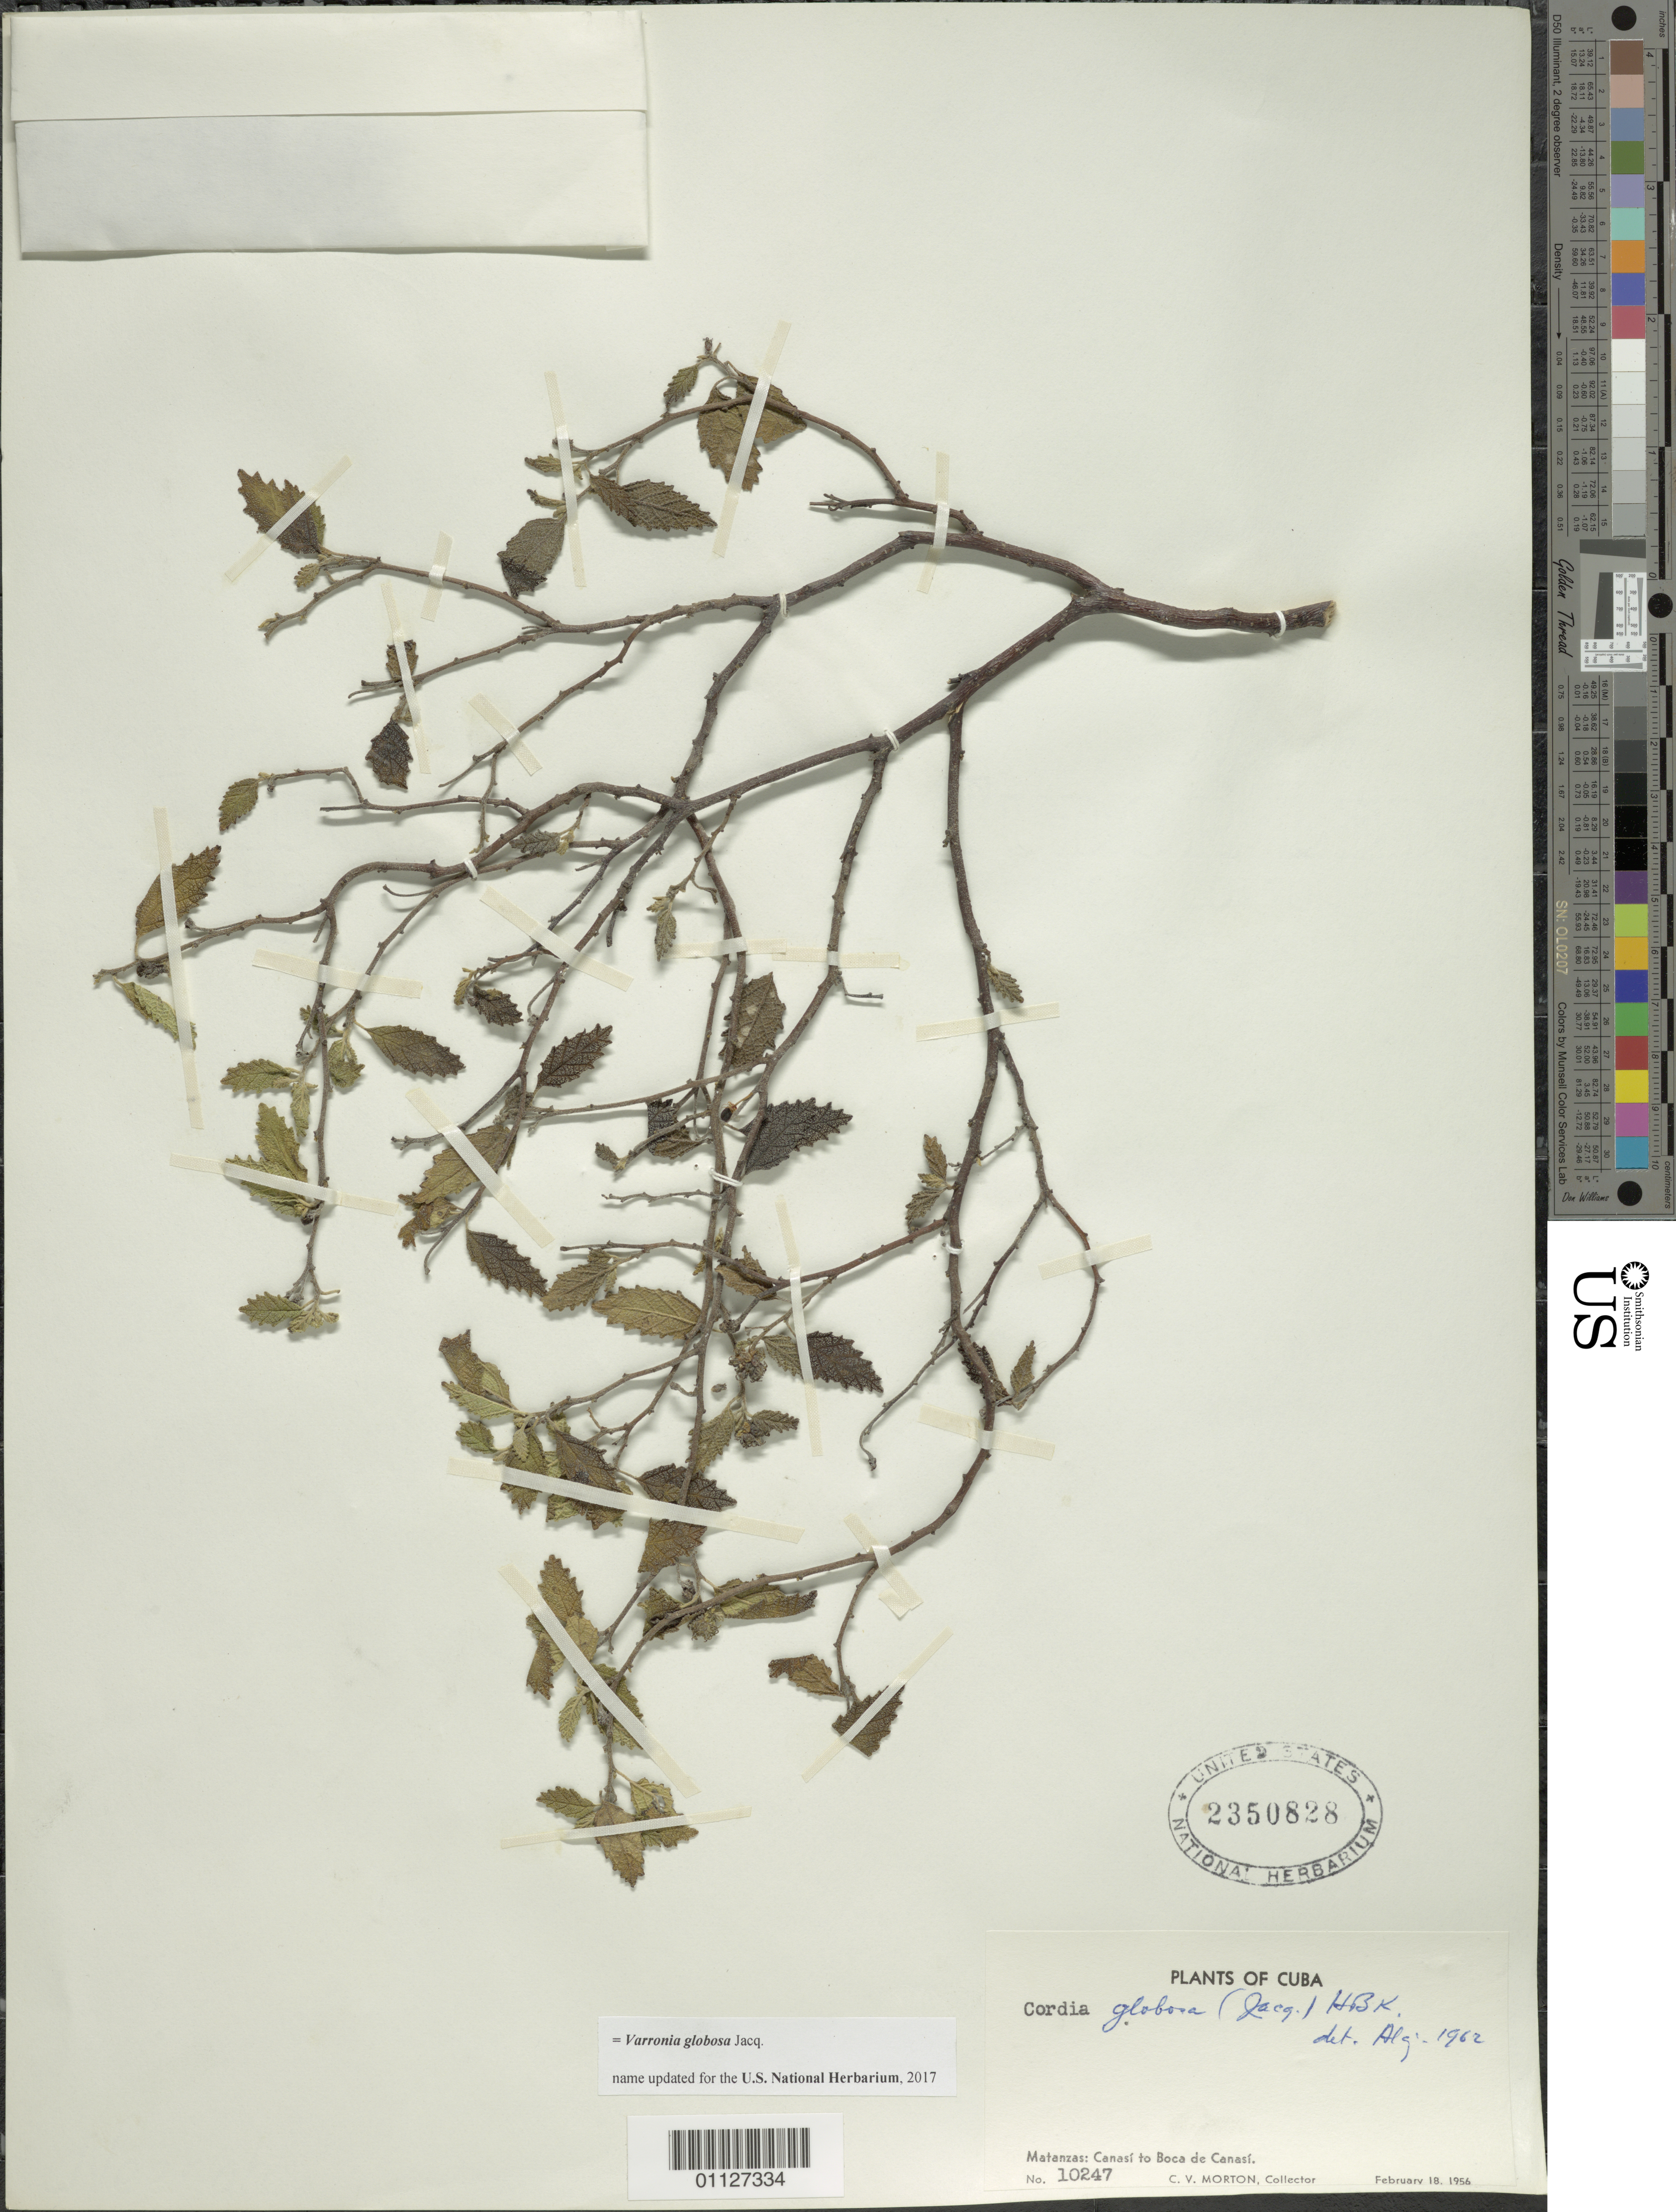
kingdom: Plantae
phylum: Tracheophyta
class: Magnoliopsida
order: Boraginales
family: Cordiaceae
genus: Varronia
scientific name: Varronia globosa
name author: Jacq.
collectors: C. V. Morton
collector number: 10247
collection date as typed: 18 Feb 1956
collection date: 1956-02-18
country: Cuba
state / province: Matanzas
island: Cuba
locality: Canasí to Boca de Canasí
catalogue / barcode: US 2350828